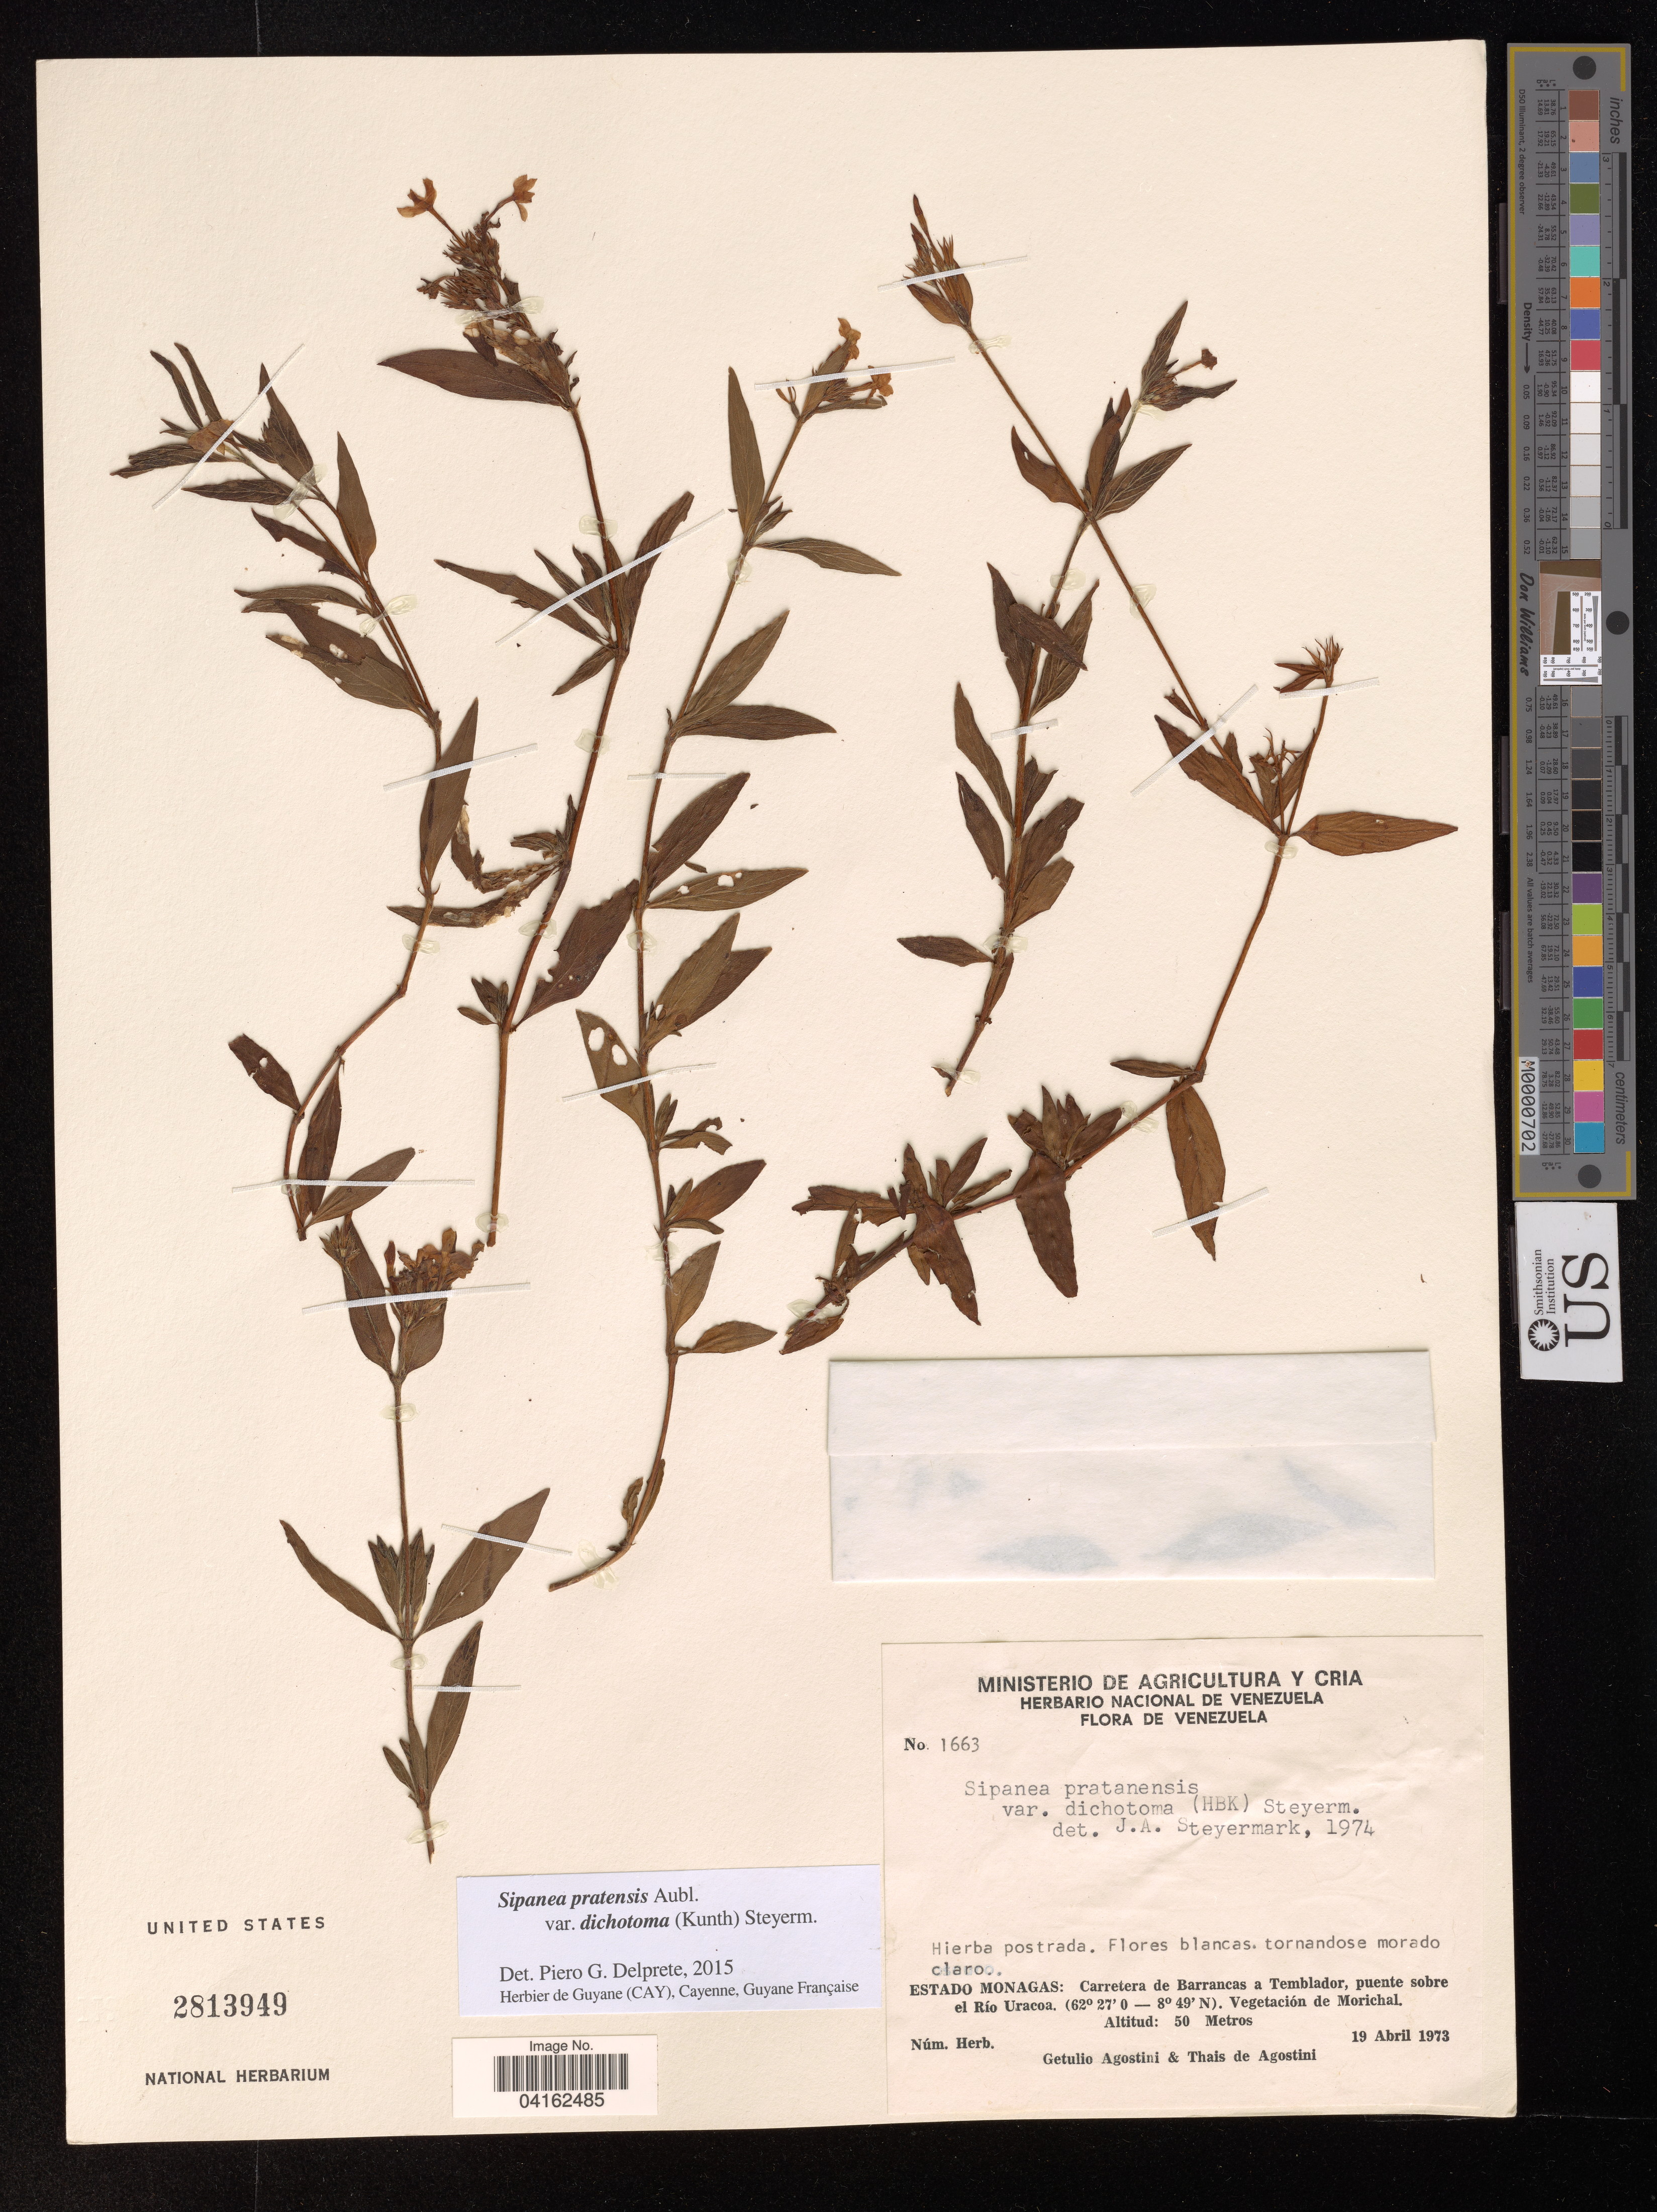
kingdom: Plantae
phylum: Tracheophyta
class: Magnoliopsida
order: Gentianales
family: Rubiaceae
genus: Sipanea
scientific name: Sipanea pratensis var. dichotoma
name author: (Kunth) Steyerm.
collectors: G. Agostini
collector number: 1663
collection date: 1973-04-19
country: Venezuela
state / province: Monagas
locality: Carretera de Barrancas a Tamblador, puente sobre el Río Uracoa.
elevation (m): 50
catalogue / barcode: US 2813949